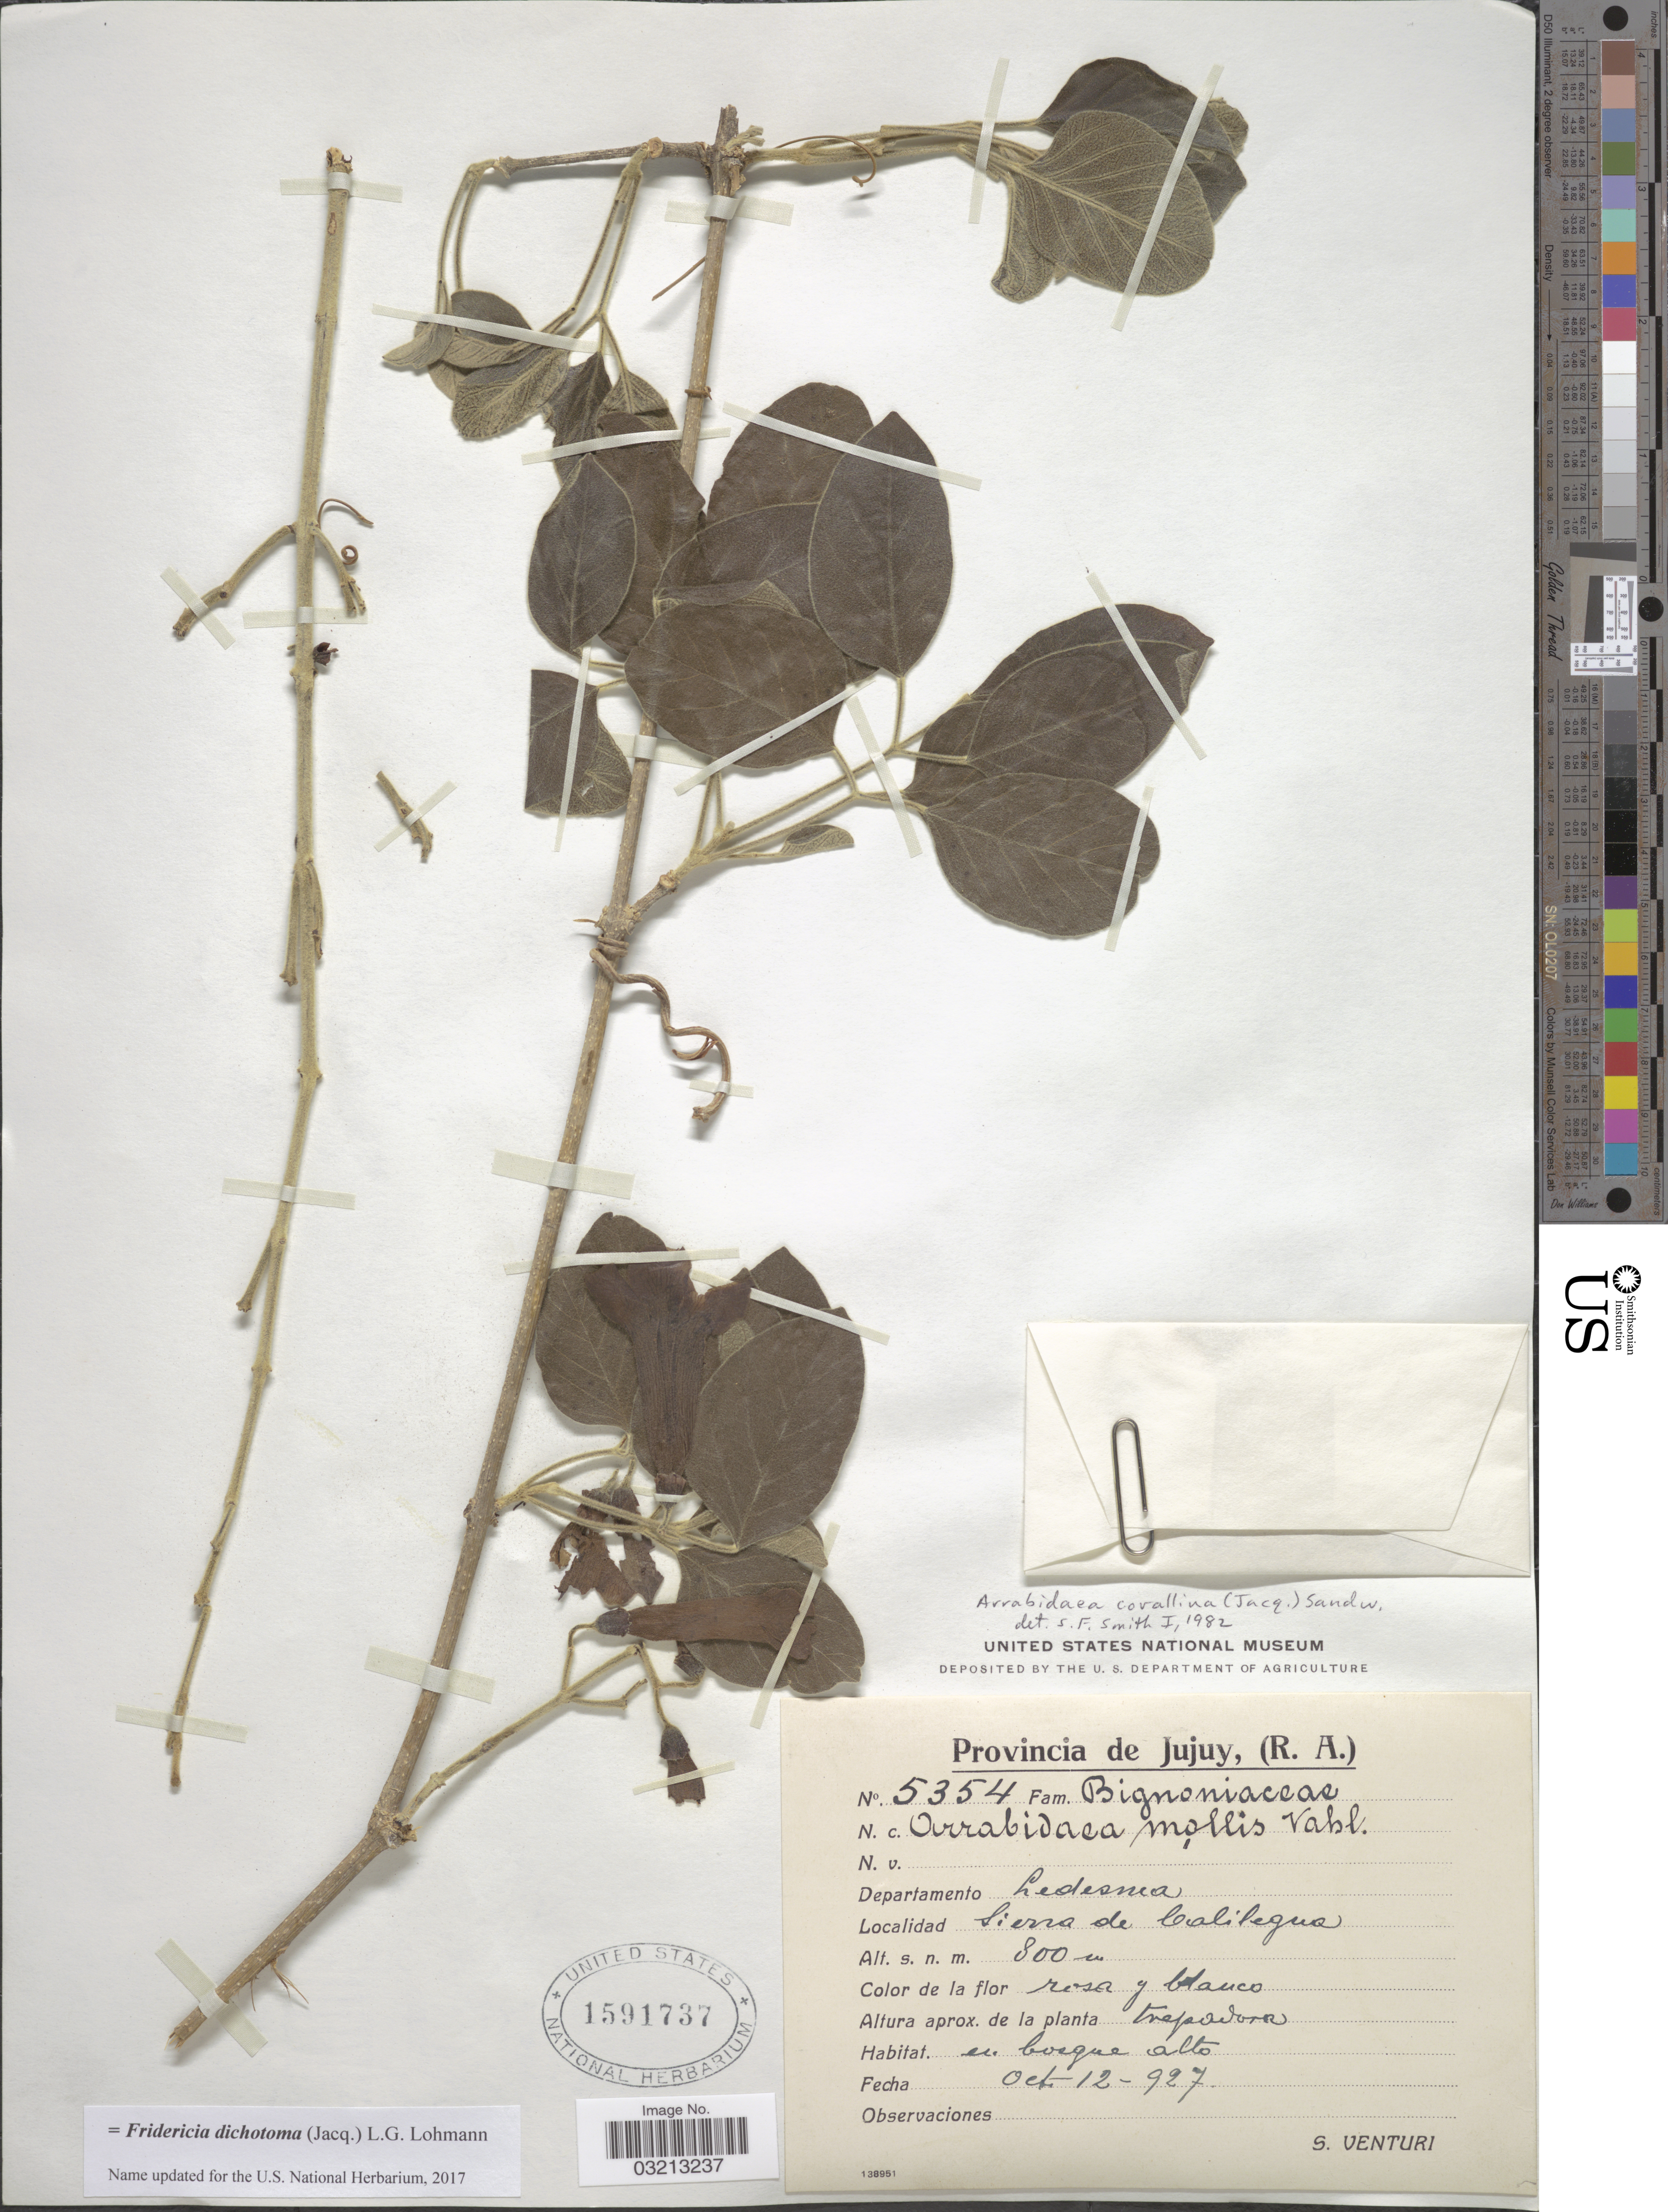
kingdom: Plantae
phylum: Tracheophyta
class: Magnoliopsida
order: Lamiales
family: Bignoniaceae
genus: Fridericia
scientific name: Fridericia dichotoma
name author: (Jacq.) L.G. Lohmann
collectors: S. Venturi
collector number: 5354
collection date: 1927-10-12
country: Argentina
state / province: Jujuy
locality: Departamento Ledesma. Sierra de Calilegua.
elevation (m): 800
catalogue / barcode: US 1591737